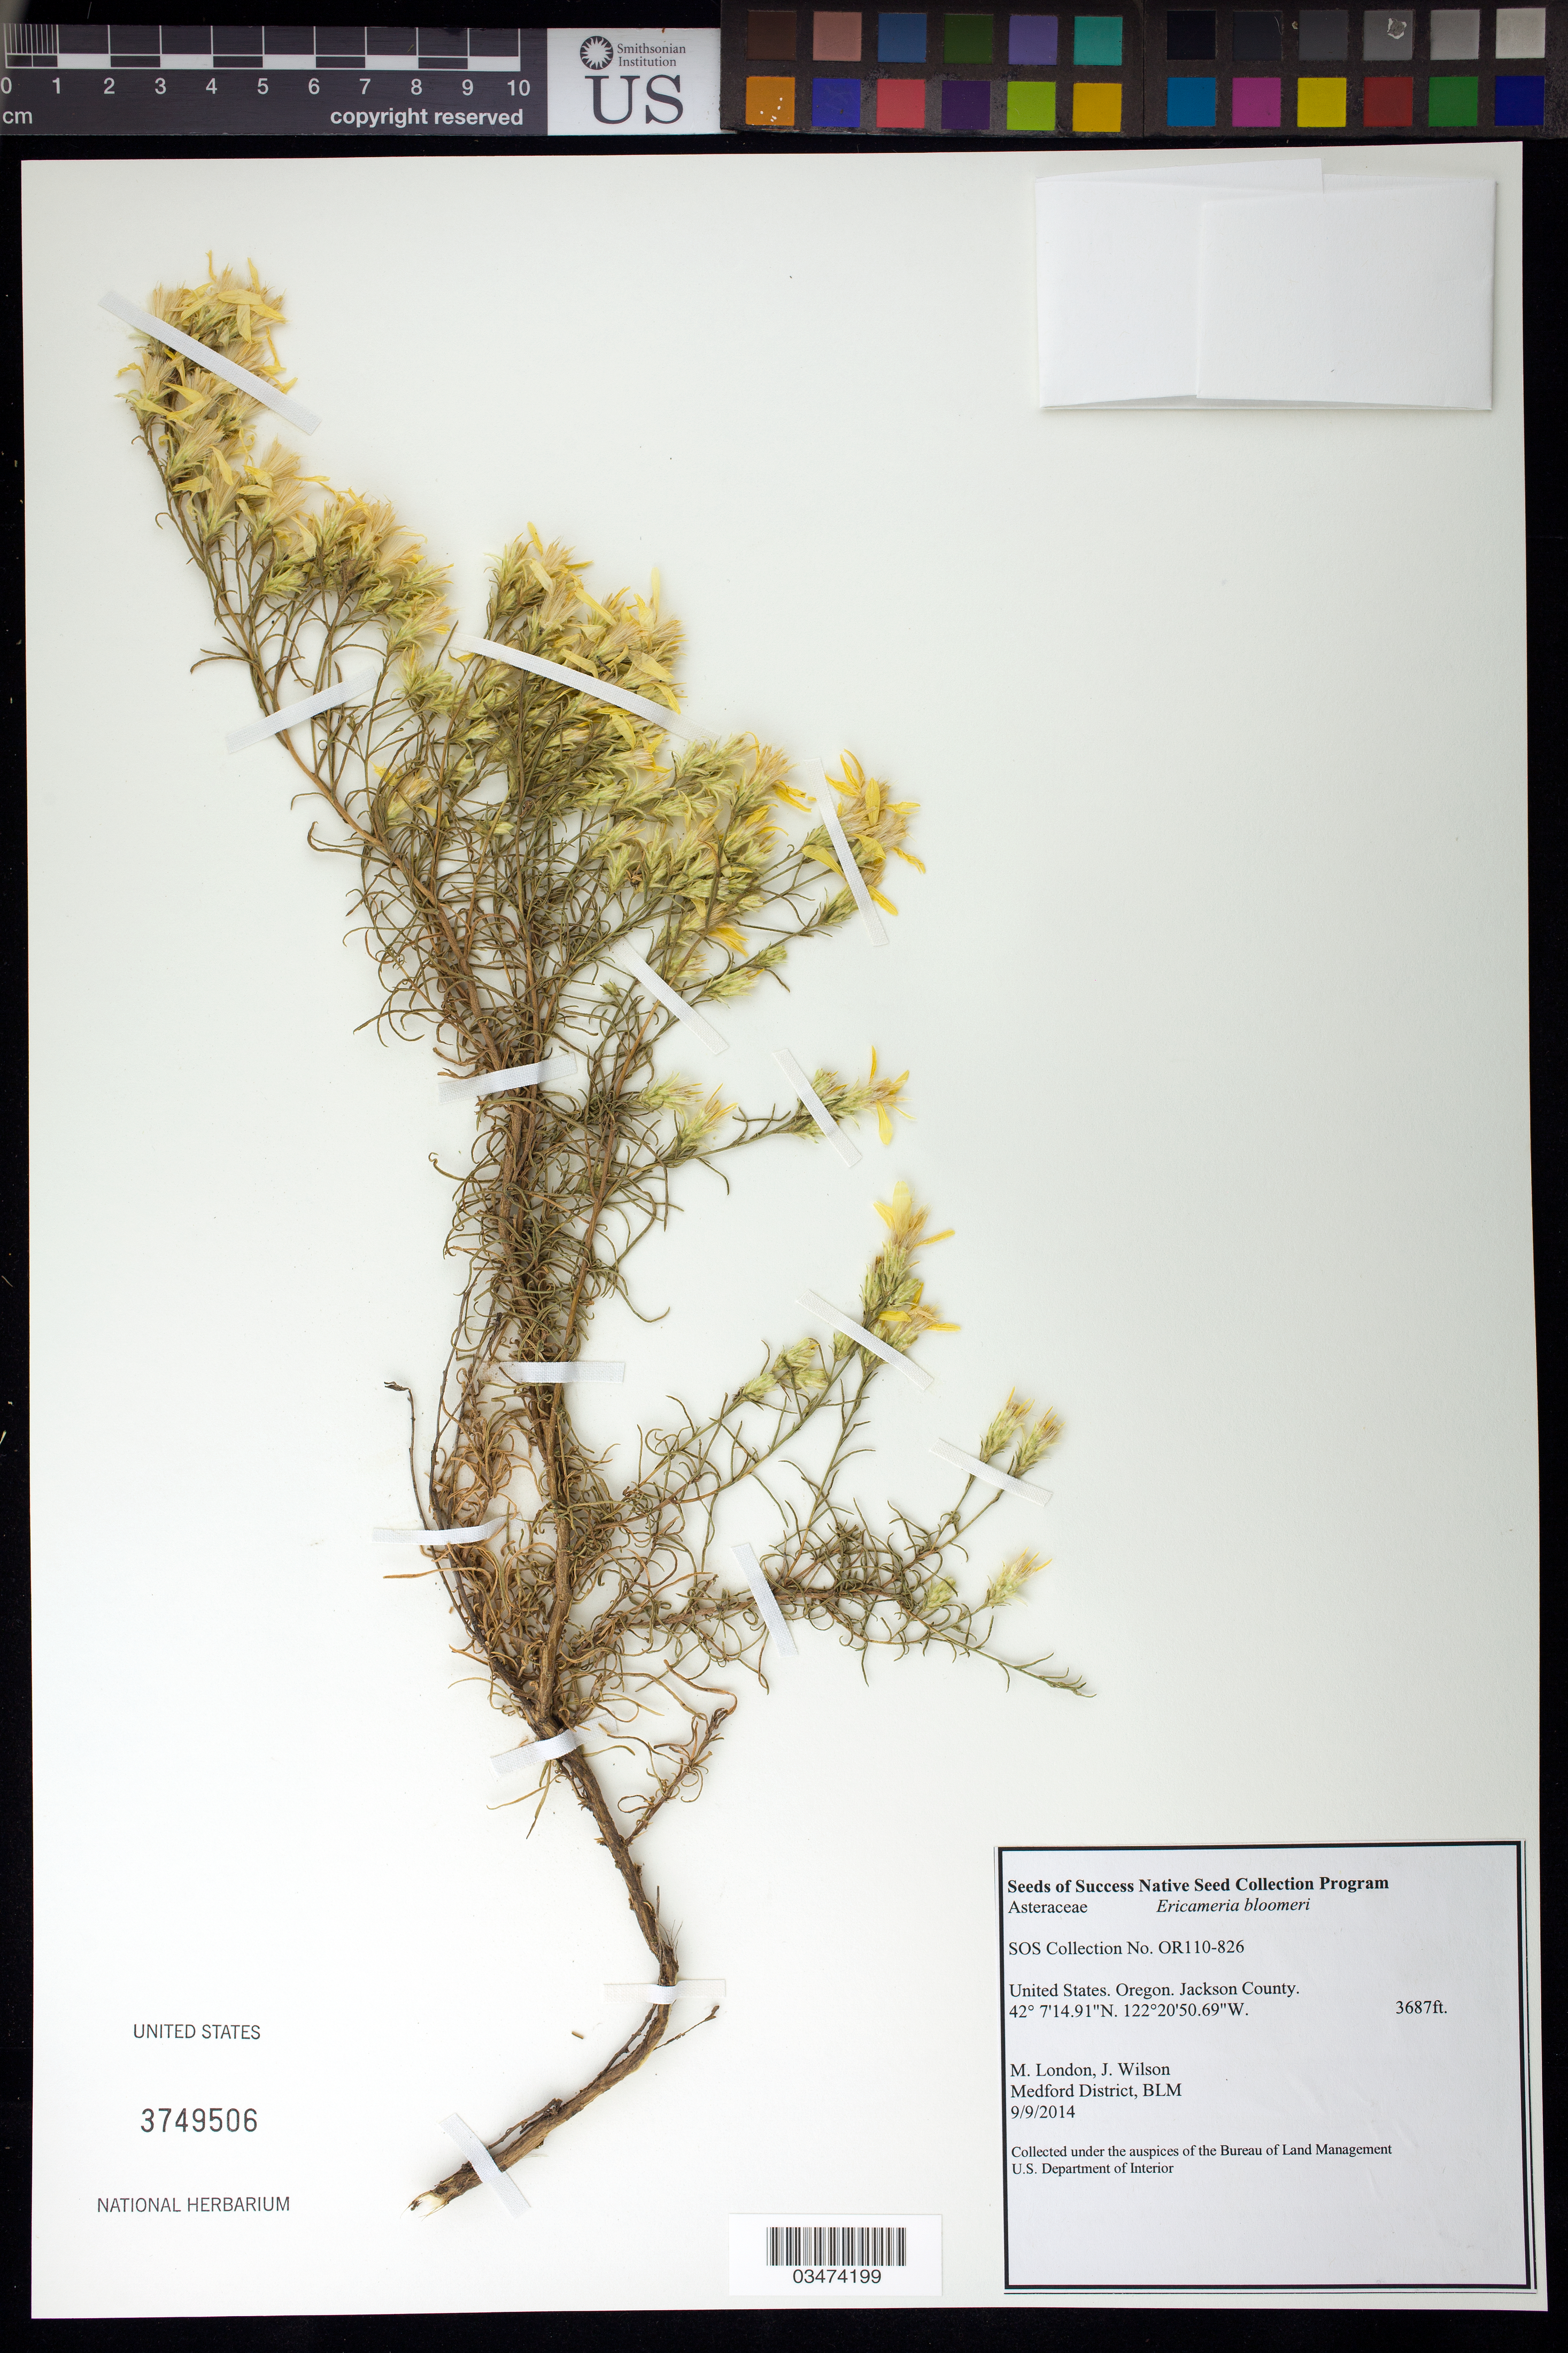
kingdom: Plantae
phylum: Tracheophyta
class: Magnoliopsida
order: Asterales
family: Asteraceae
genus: Ericameria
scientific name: Ericameria bloomeri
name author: (A. Gray) J.F. Macbr.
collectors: M. London & J. Wilson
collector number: OR110-826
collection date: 2014-09-09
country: United States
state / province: Oregon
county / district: Jackson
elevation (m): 1124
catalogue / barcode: US 3749506